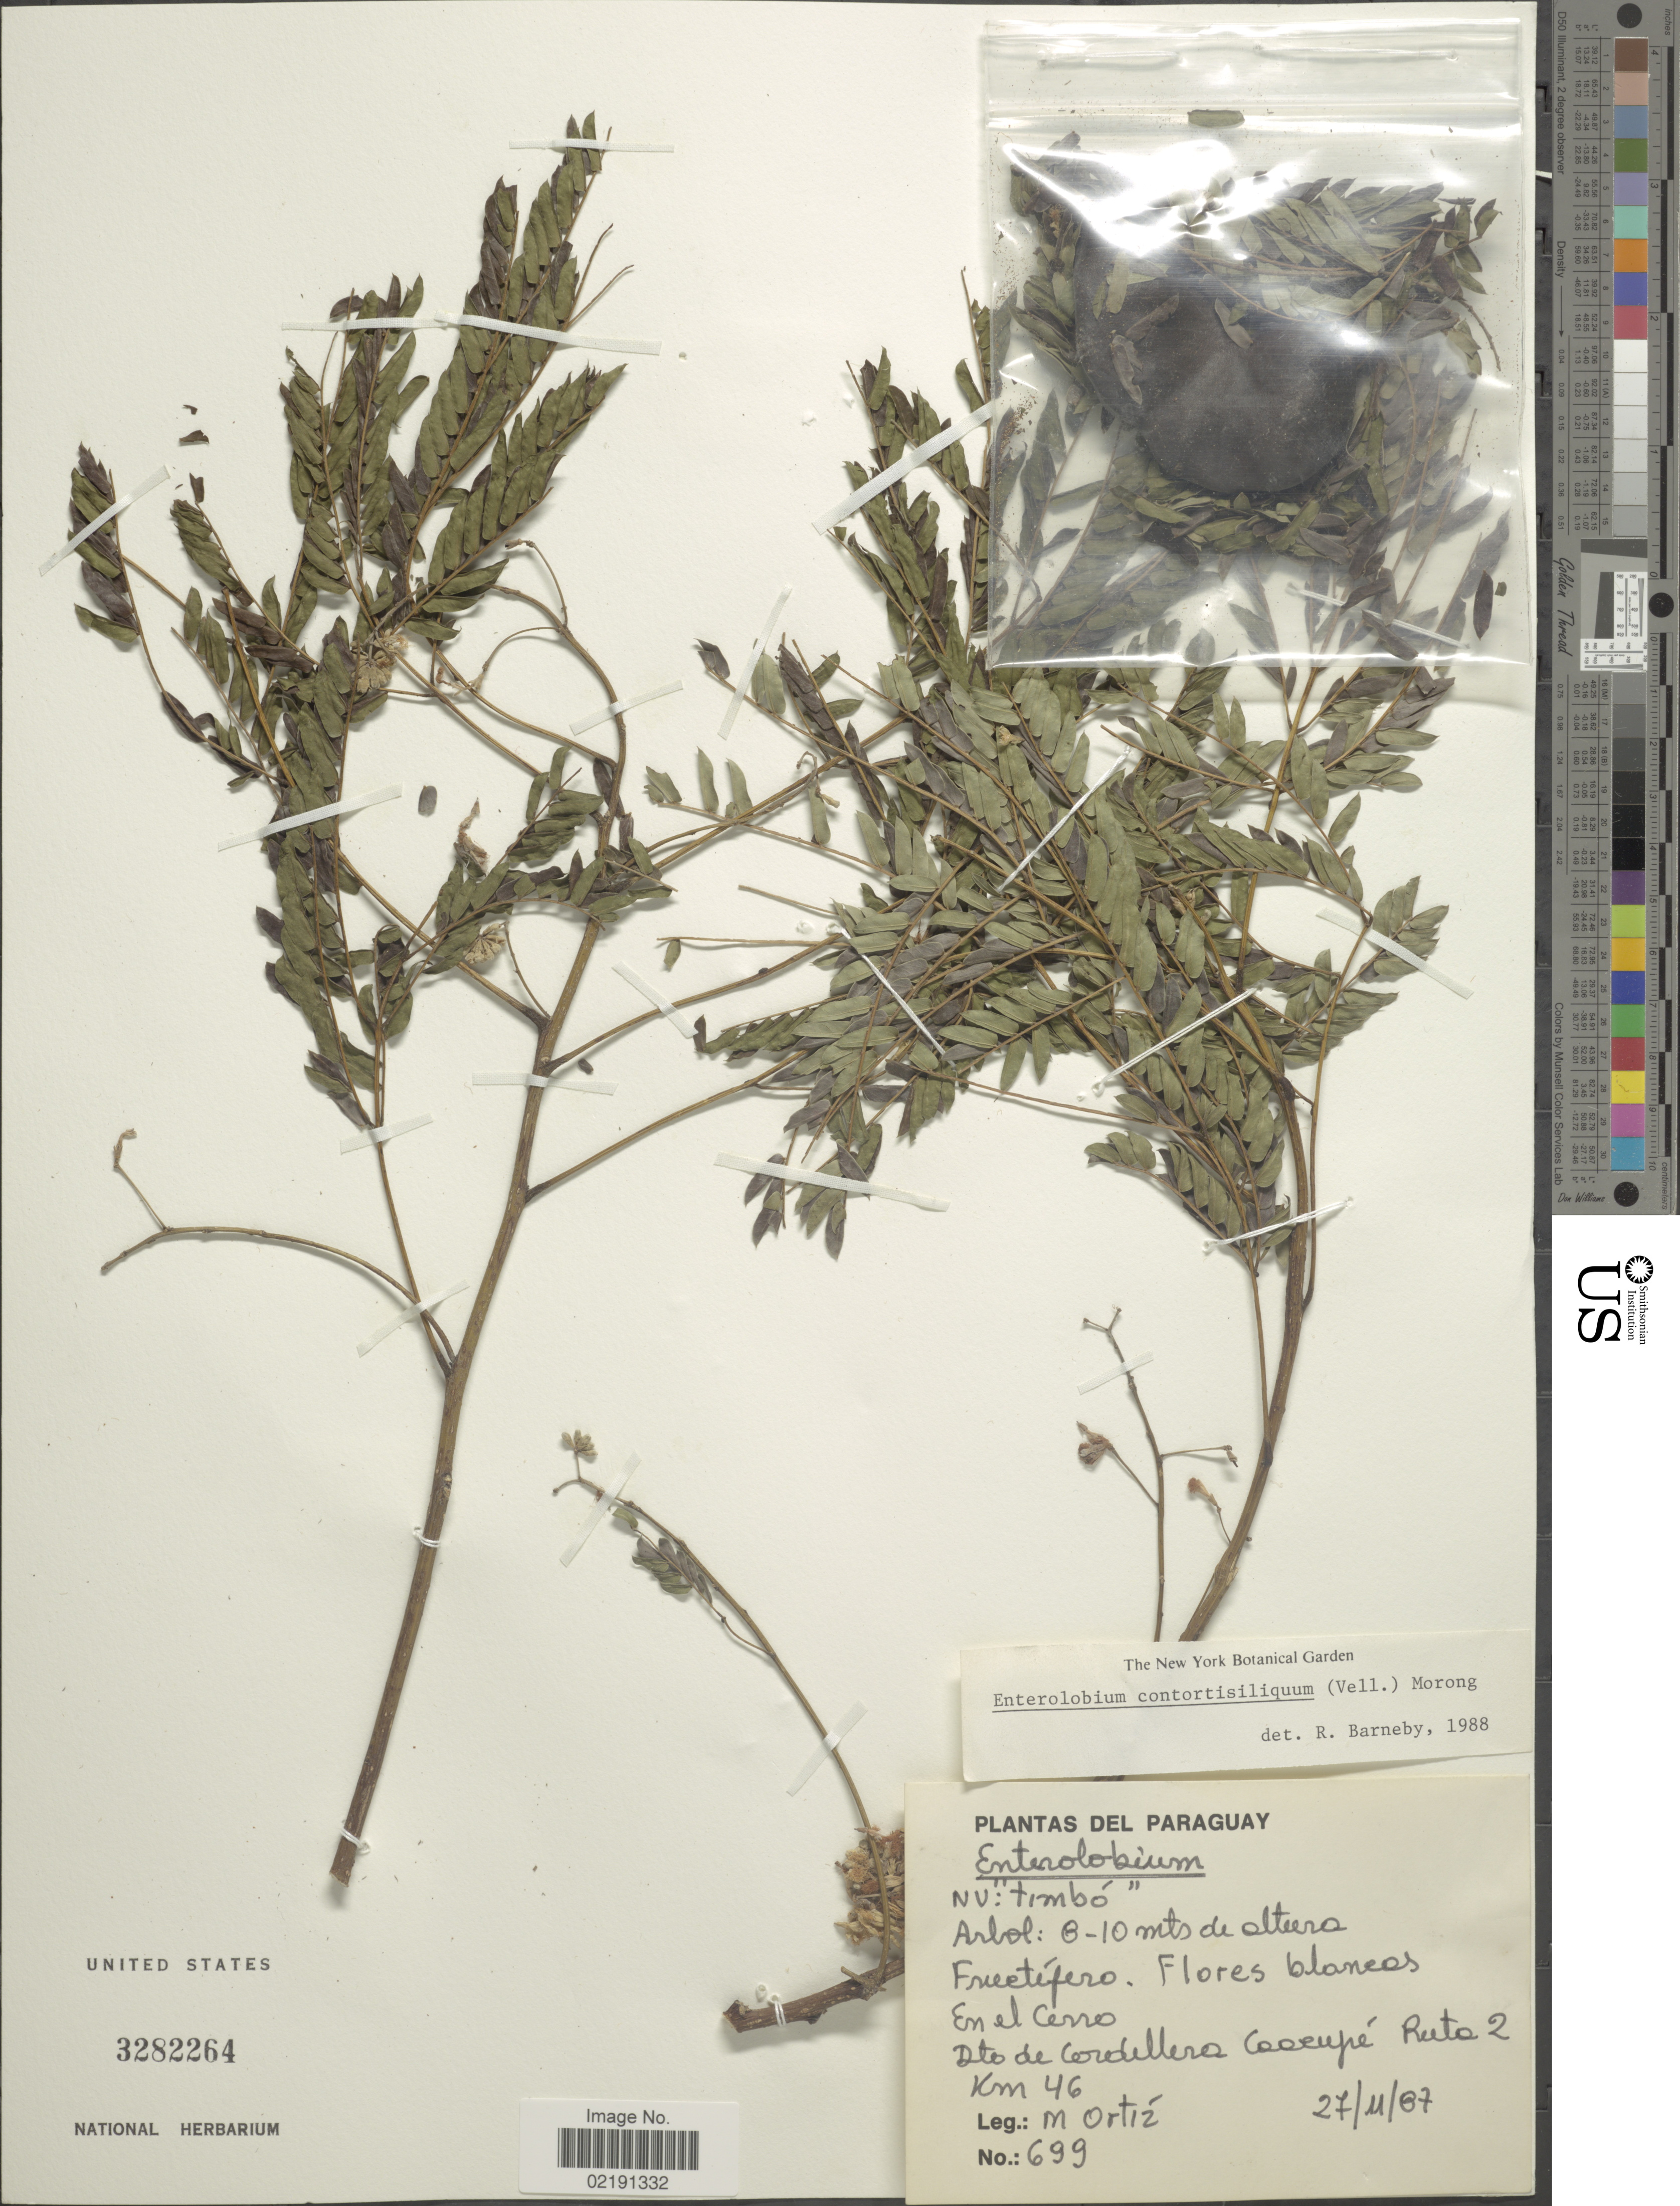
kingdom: Plantae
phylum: Tracheophyta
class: Magnoliopsida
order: Fabales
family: Fabaceae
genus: Enterolobium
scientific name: Enterolobium contortisiliquum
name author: (Vell.) Morong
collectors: M. Ortíz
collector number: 699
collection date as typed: Transcribed d/m/y: 27/11/87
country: Paraguay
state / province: Cordillera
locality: En el Cerro. Dto de Cordillera Caacupé Ruta 2 Km 46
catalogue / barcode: US 3282264